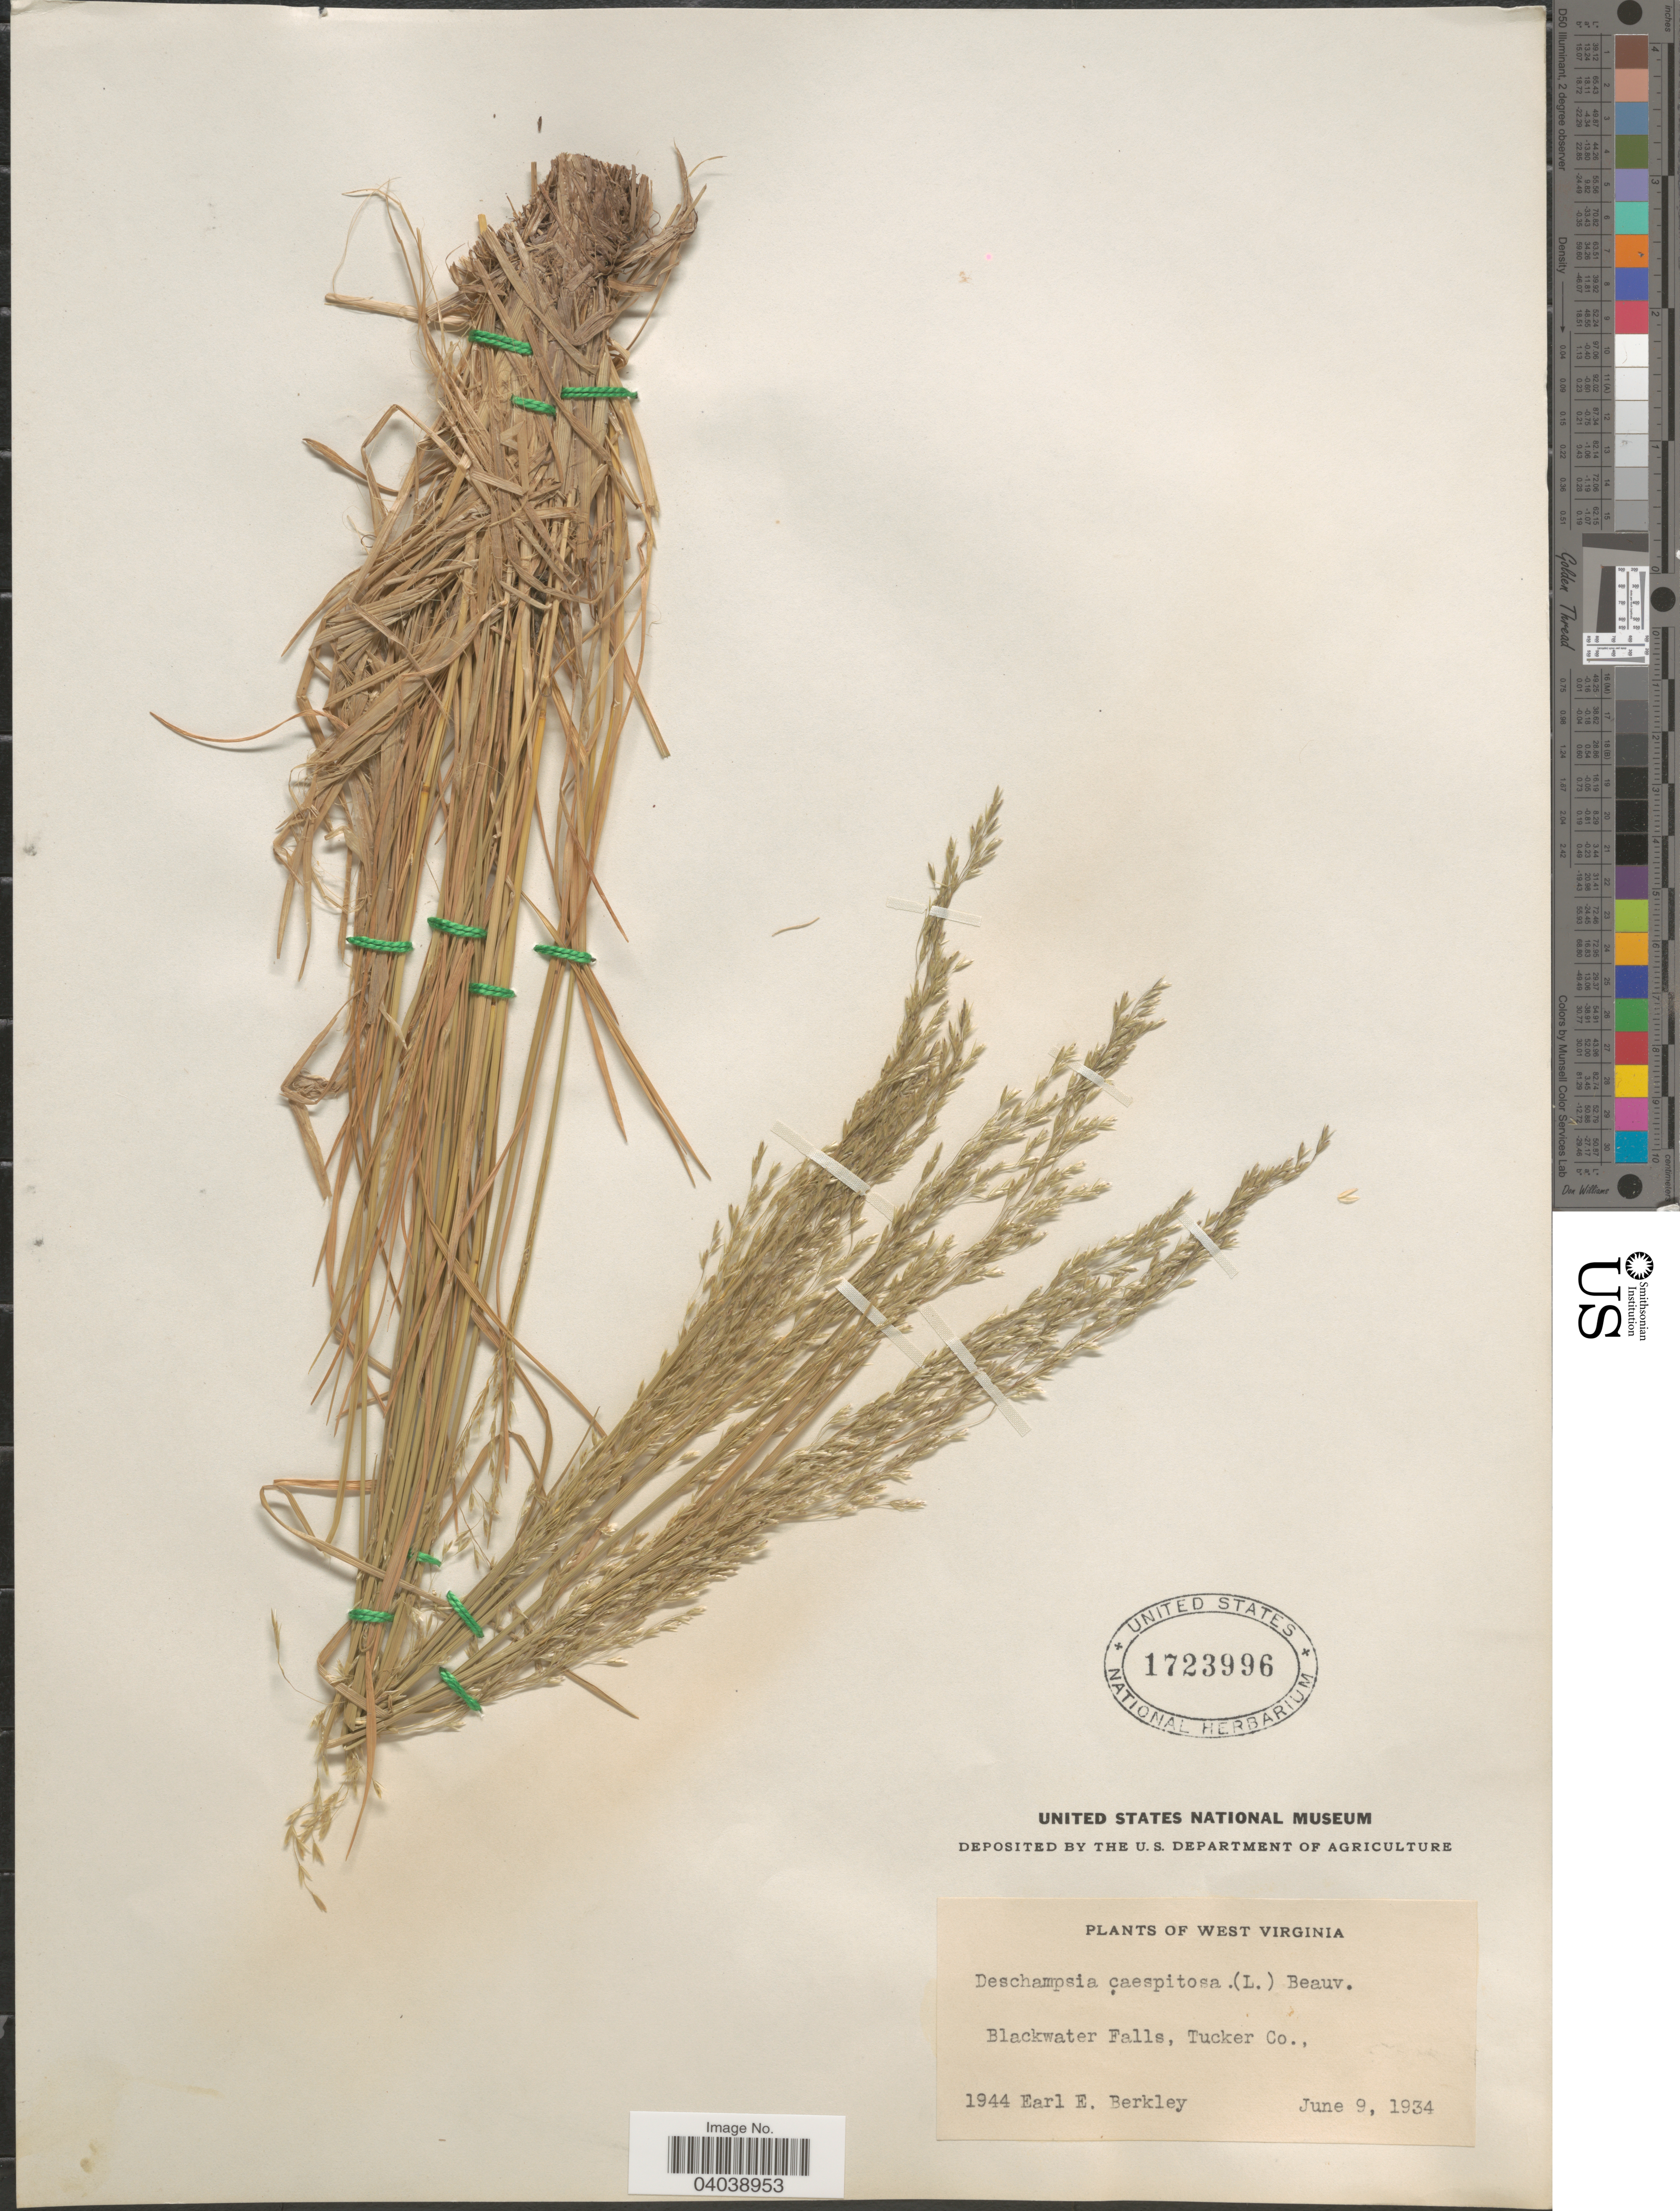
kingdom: Plantae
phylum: Tracheophyta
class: Liliopsida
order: Poales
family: Poaceae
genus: Deschampsia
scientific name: Deschampsia cespitosa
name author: (L.) P. Beauv.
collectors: E. Berkley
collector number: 1944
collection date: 1934-06-09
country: United States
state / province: West Virginia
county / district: Tucker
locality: Blackwater Falls, Tucker Co.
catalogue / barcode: US 1723996